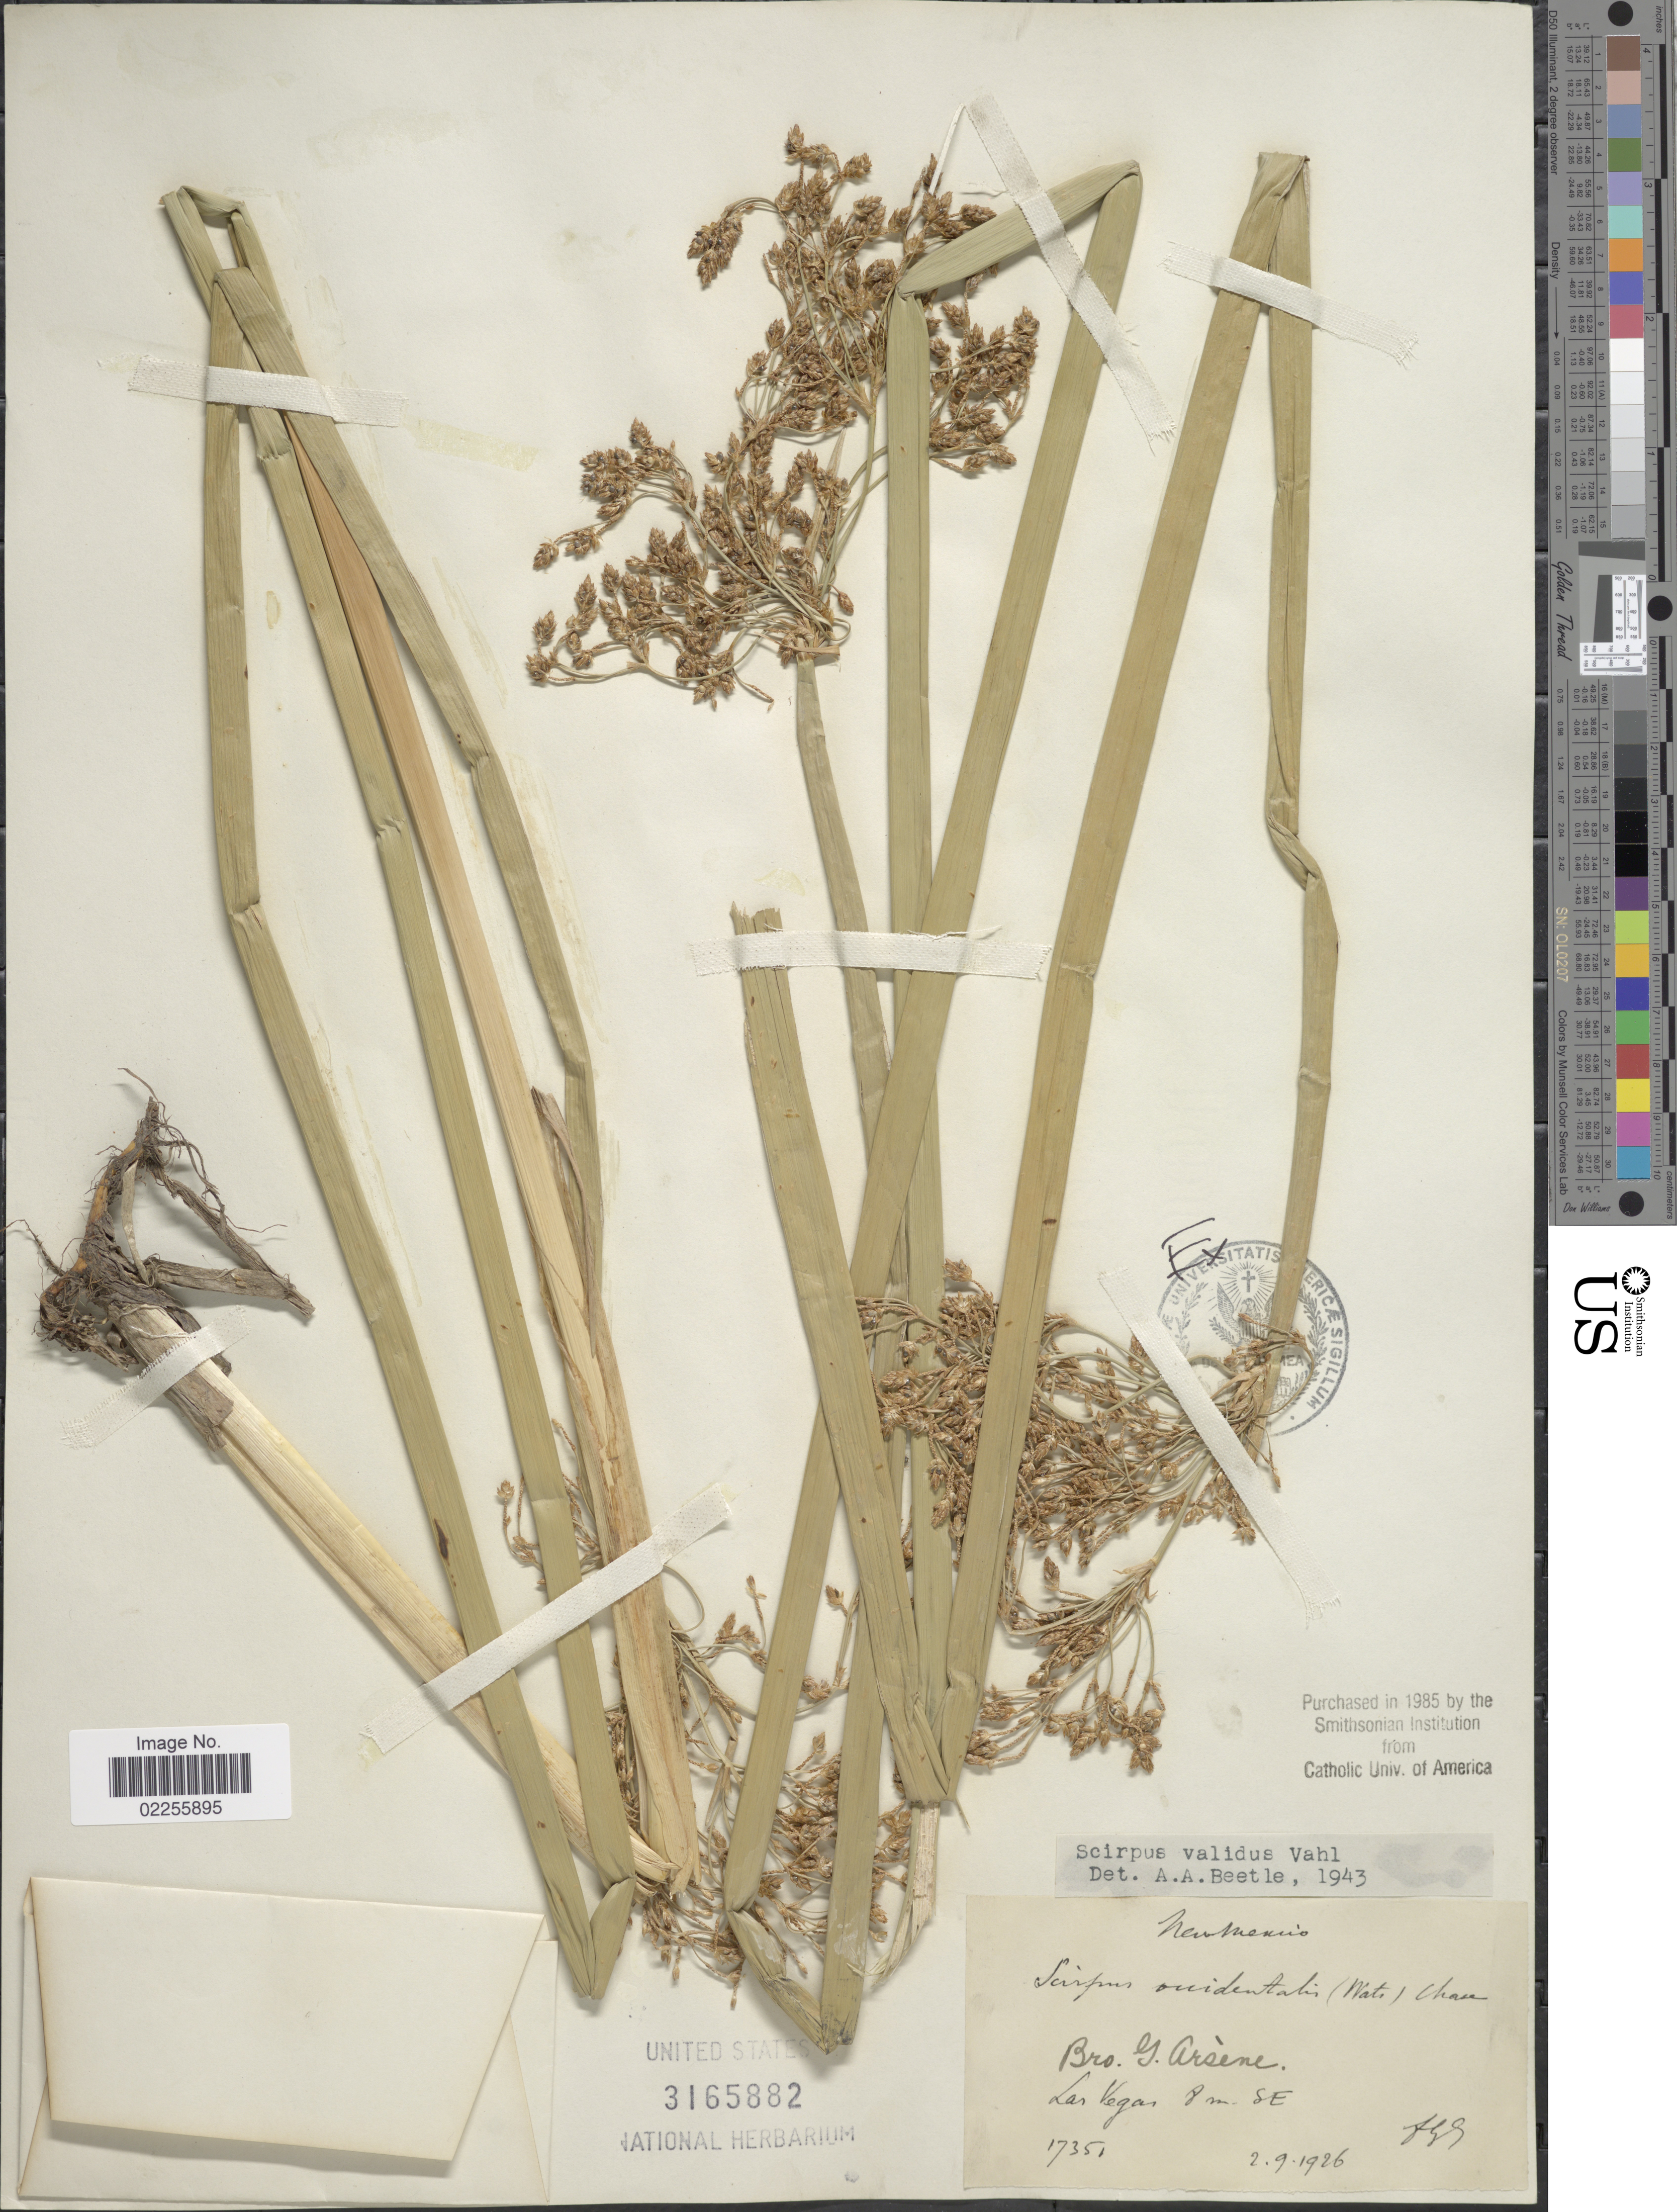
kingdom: Plantae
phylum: Tracheophyta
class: Liliopsida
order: Poales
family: Cyperaceae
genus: Schoenoplectus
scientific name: Schoenoplectus tabernaemontani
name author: (C.C. Gmel.) Palla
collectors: Bro. G. Arsène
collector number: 17351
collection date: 1926-02-09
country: United States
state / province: New Mexico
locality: Las Vegas 8 m. SE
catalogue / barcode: US 3165882